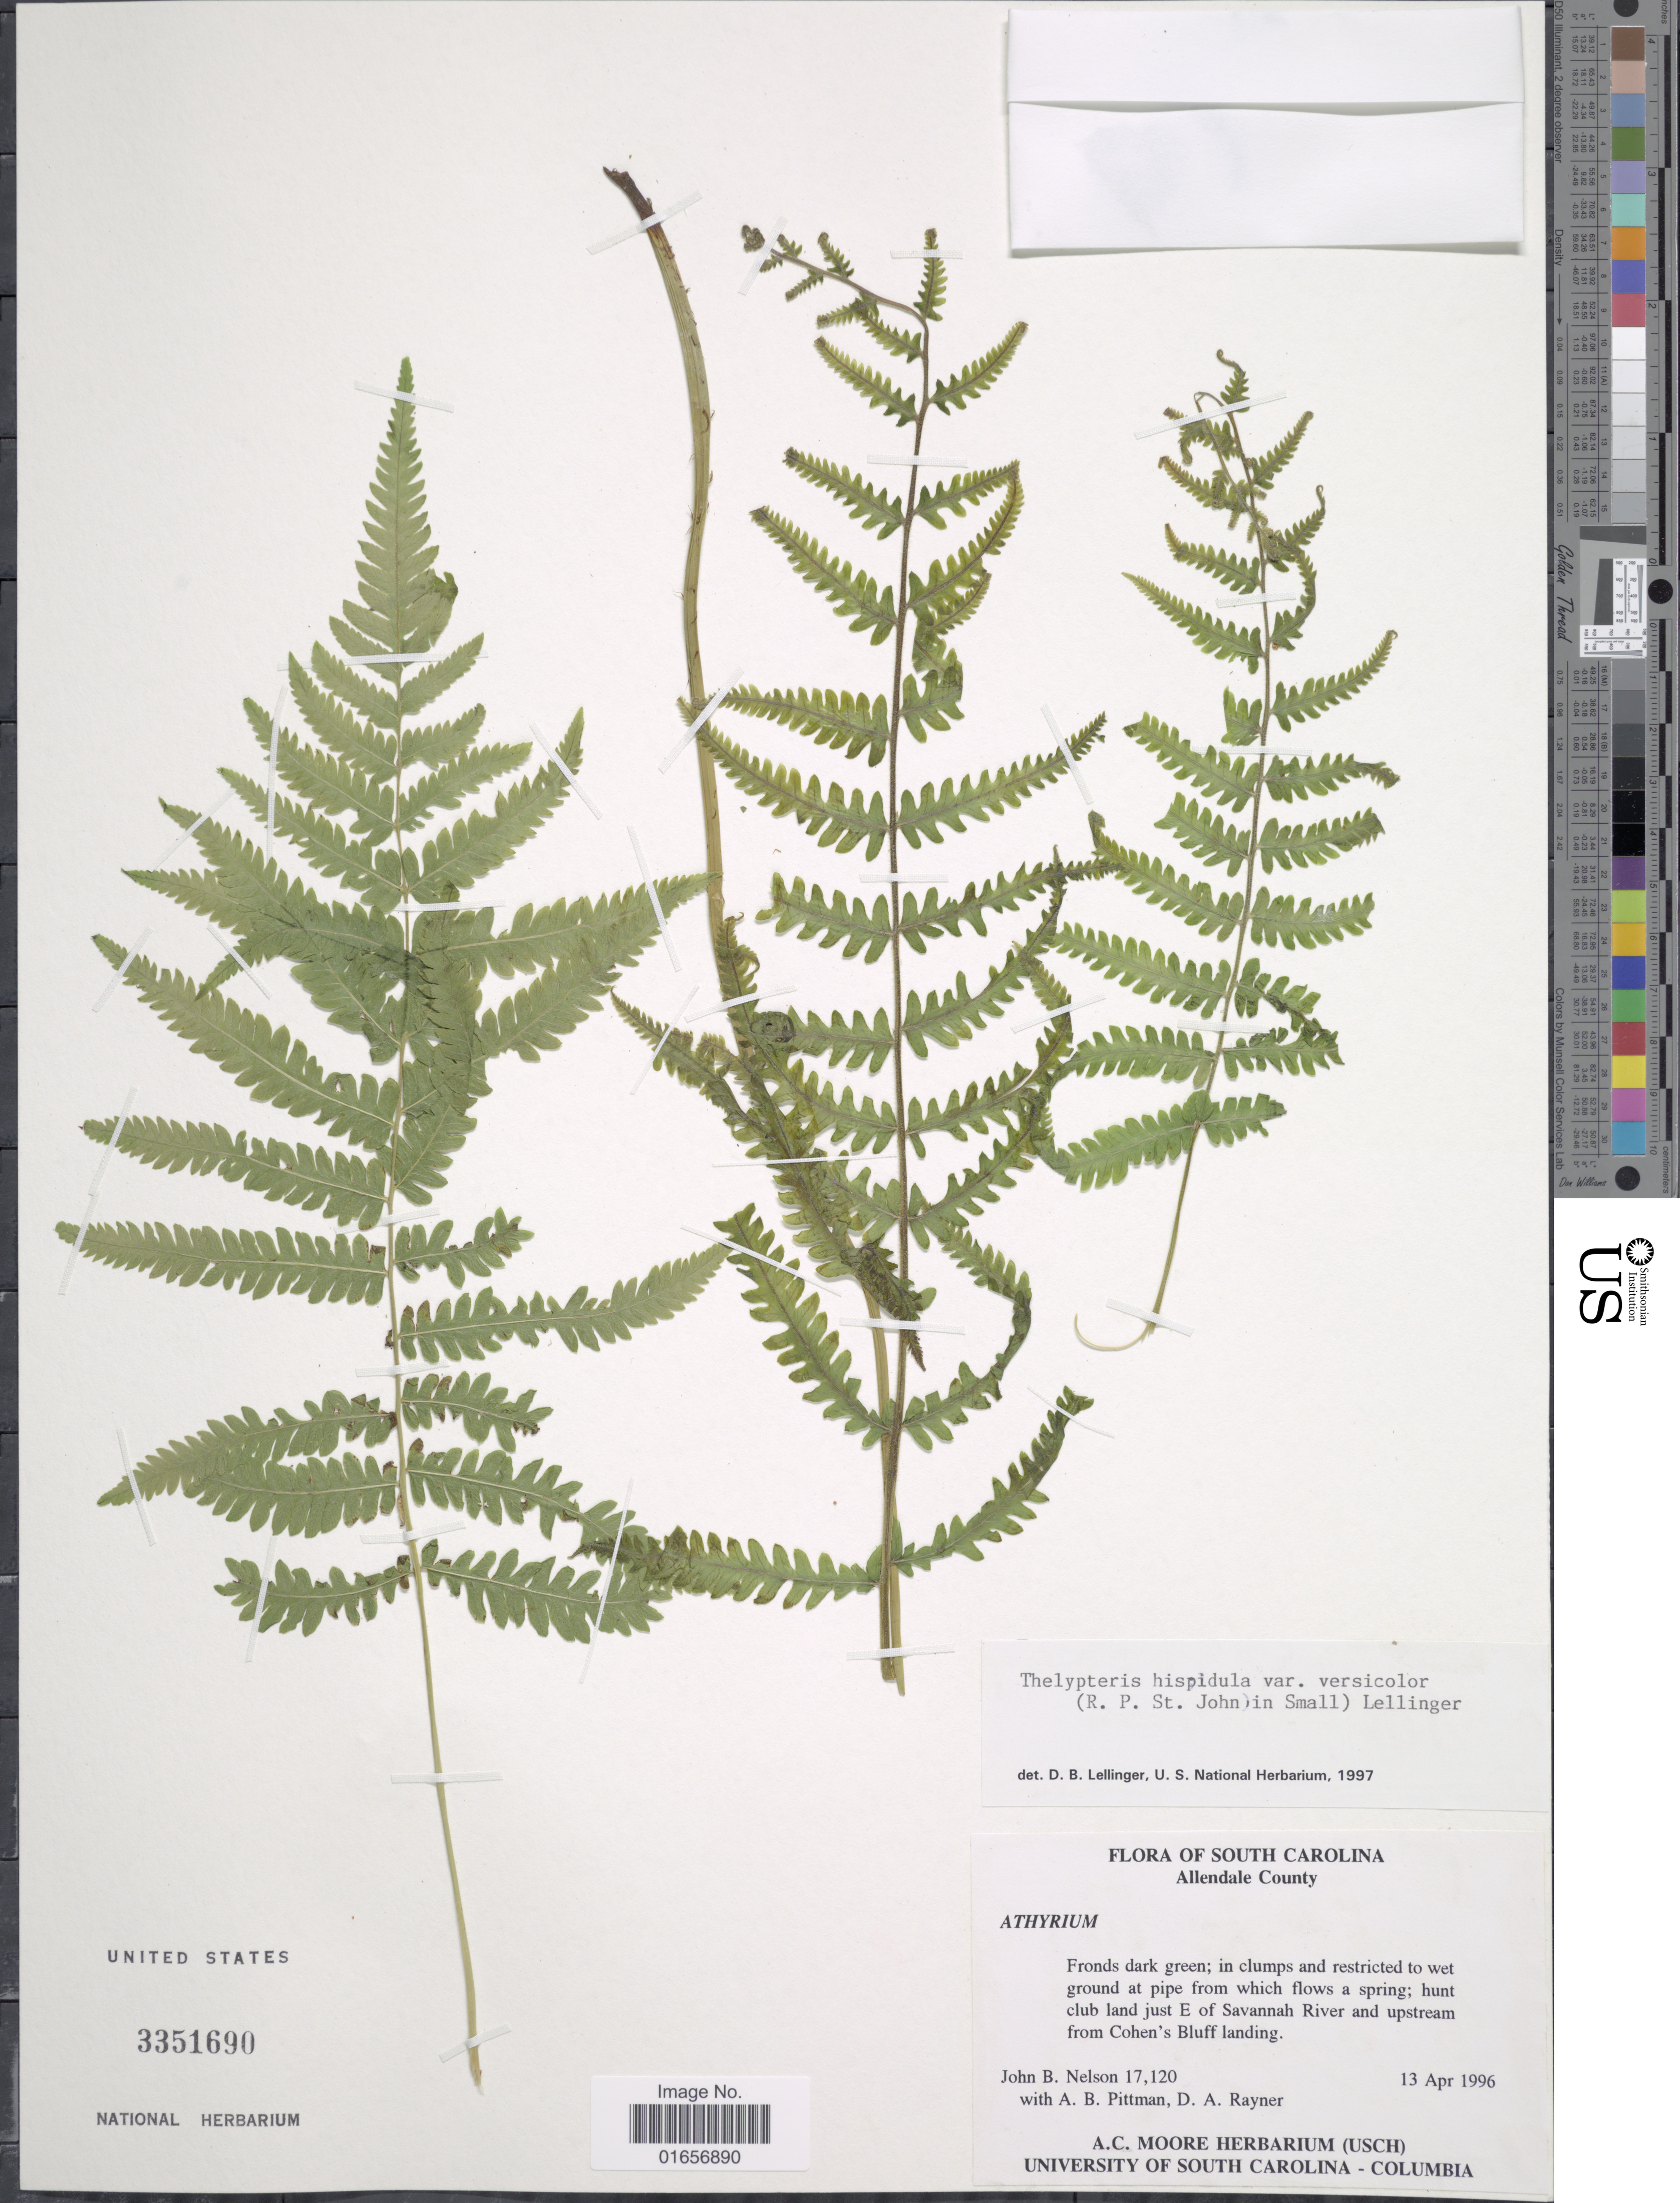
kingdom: Plantae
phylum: Tracheophyta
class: Polypodiopsida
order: Polypodiales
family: Thelypteridaceae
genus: Christella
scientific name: Christella hispidula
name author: (Decne.) Holttum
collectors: J. B. Nelson, A. B. Pittman & D. A. Rayner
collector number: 17120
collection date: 1996-04-13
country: United States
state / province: South Carolina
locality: Allendale County, hunt club land just E of Savannah River and upstream from Cohen's Bluff landing.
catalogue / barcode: US 3351690